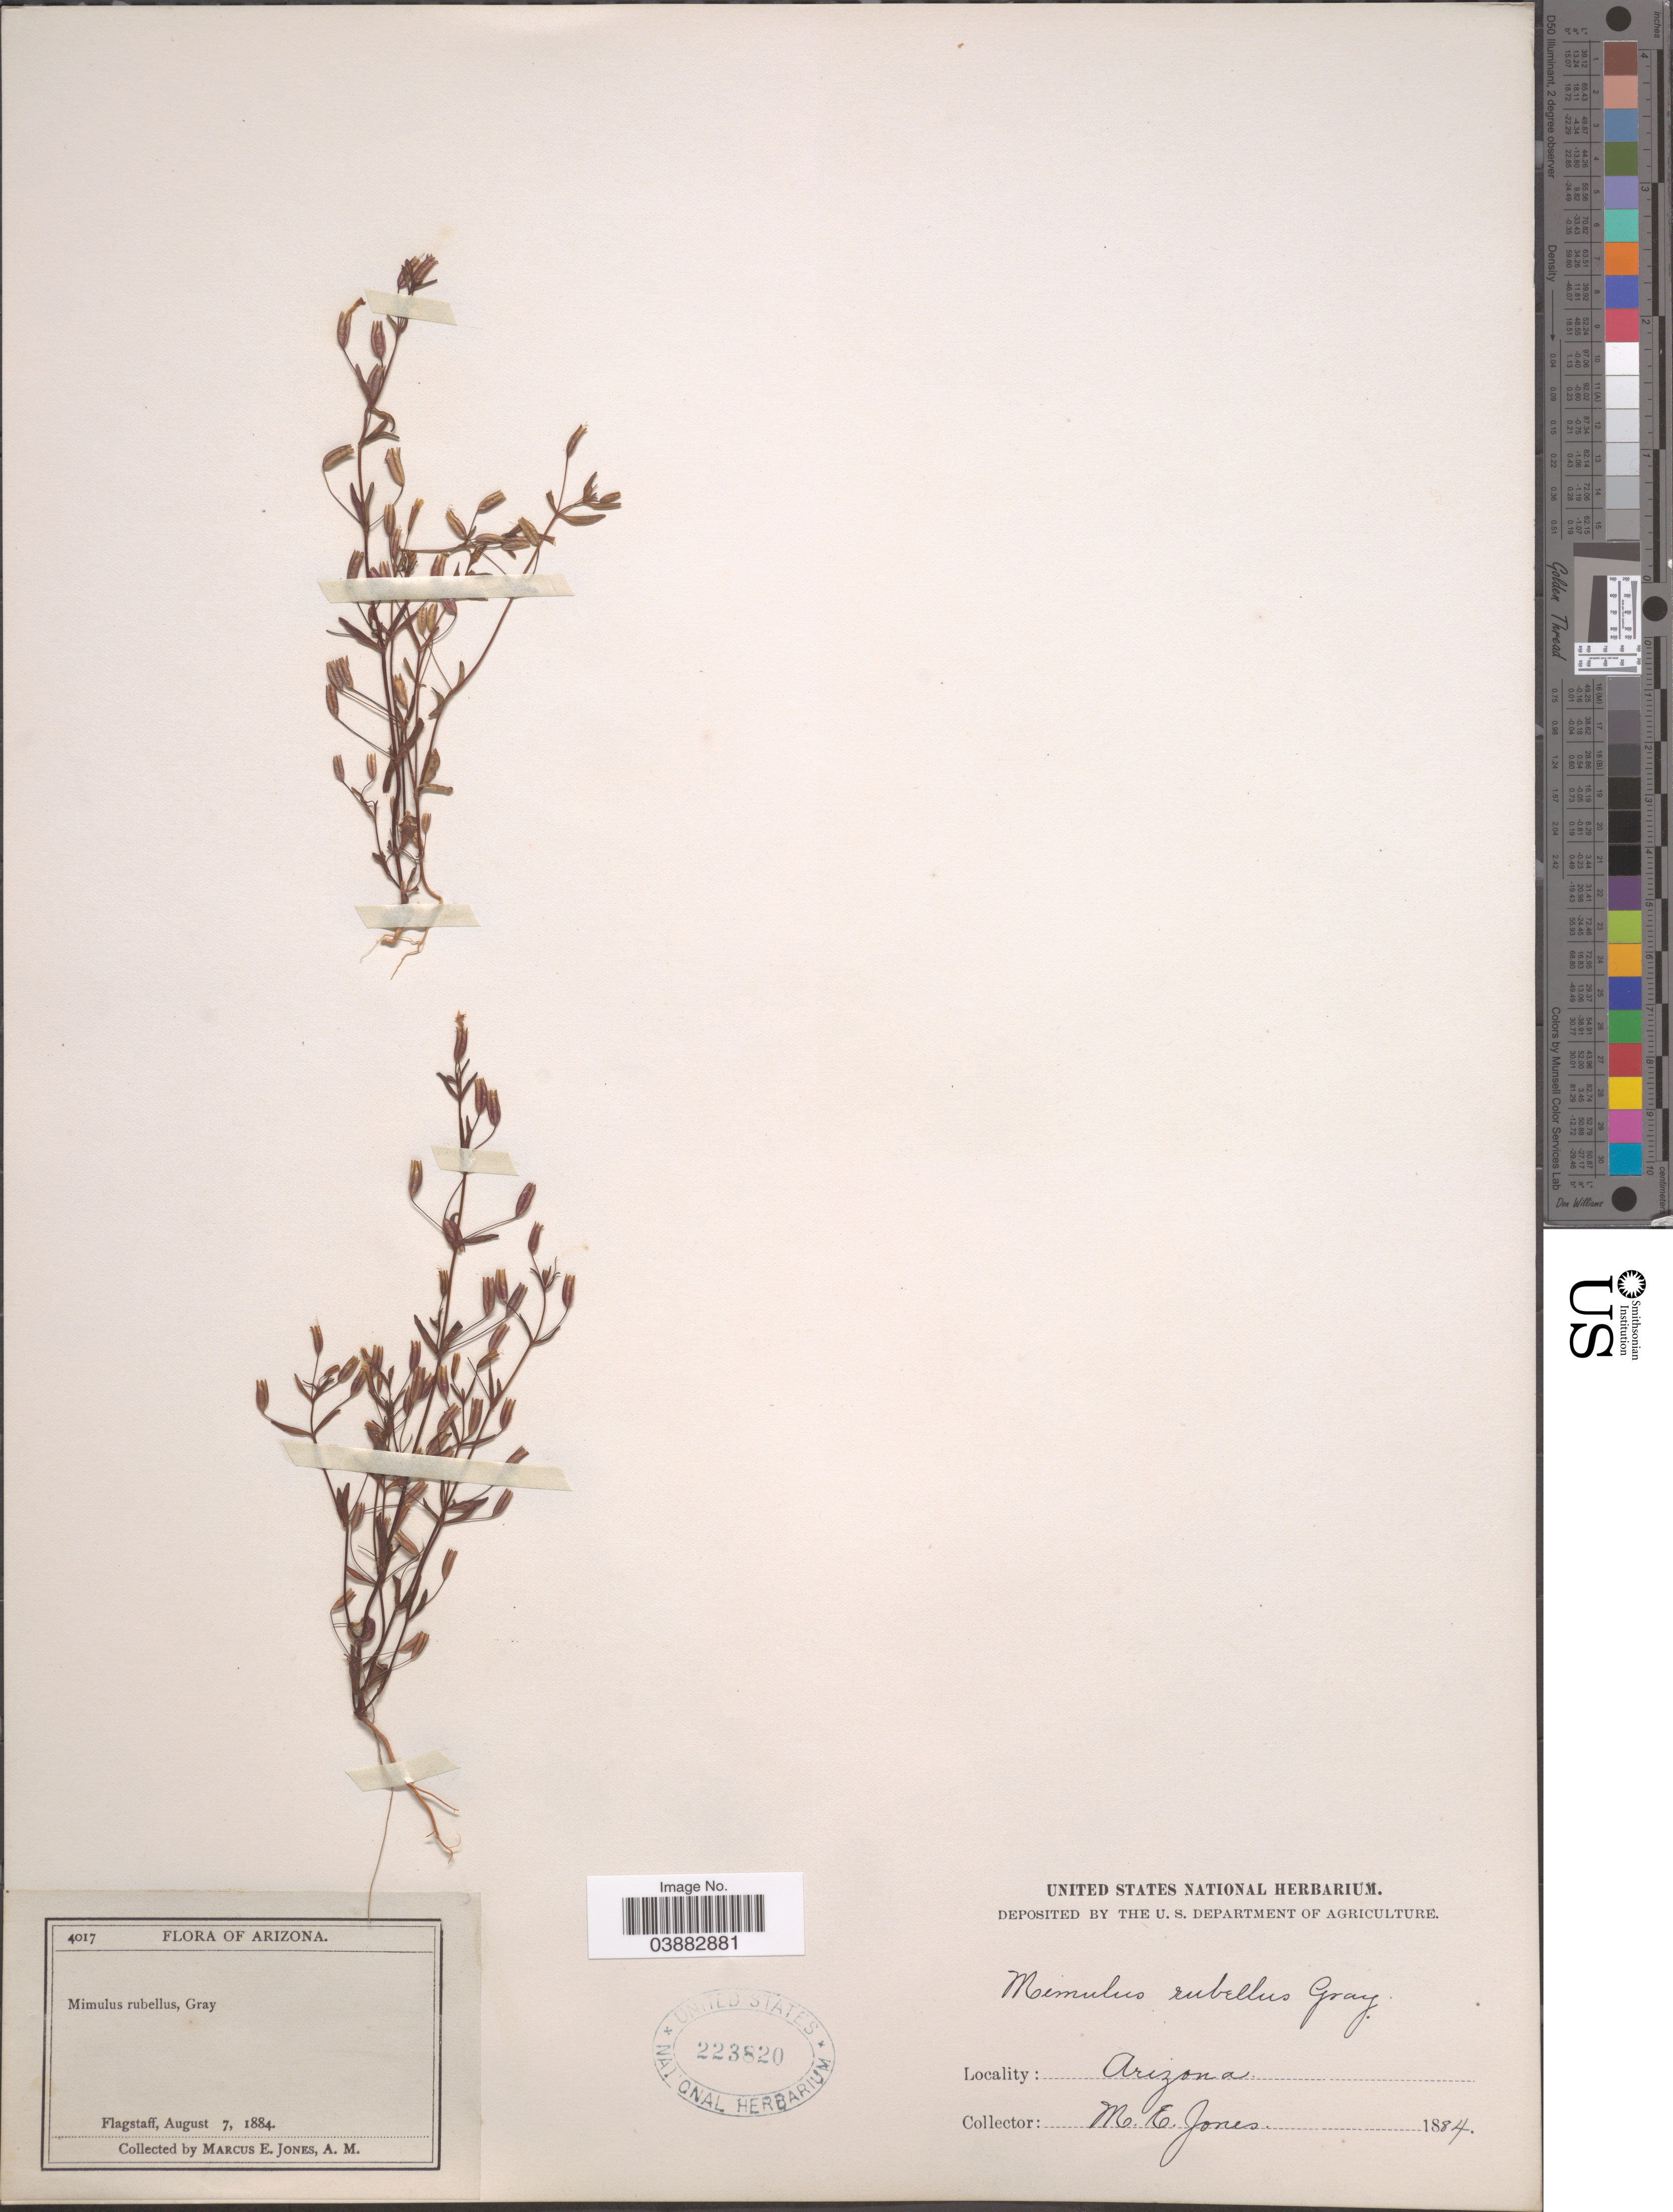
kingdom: Plantae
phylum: Tracheophyta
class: Magnoliopsida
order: Lamiales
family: Phrymaceae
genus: Mimulus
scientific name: Mimulus rubellus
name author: A. Gray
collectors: M. E. Jones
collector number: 4017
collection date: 1884-08-07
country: United States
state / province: Arizona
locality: Flagstaff.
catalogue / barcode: US 223820